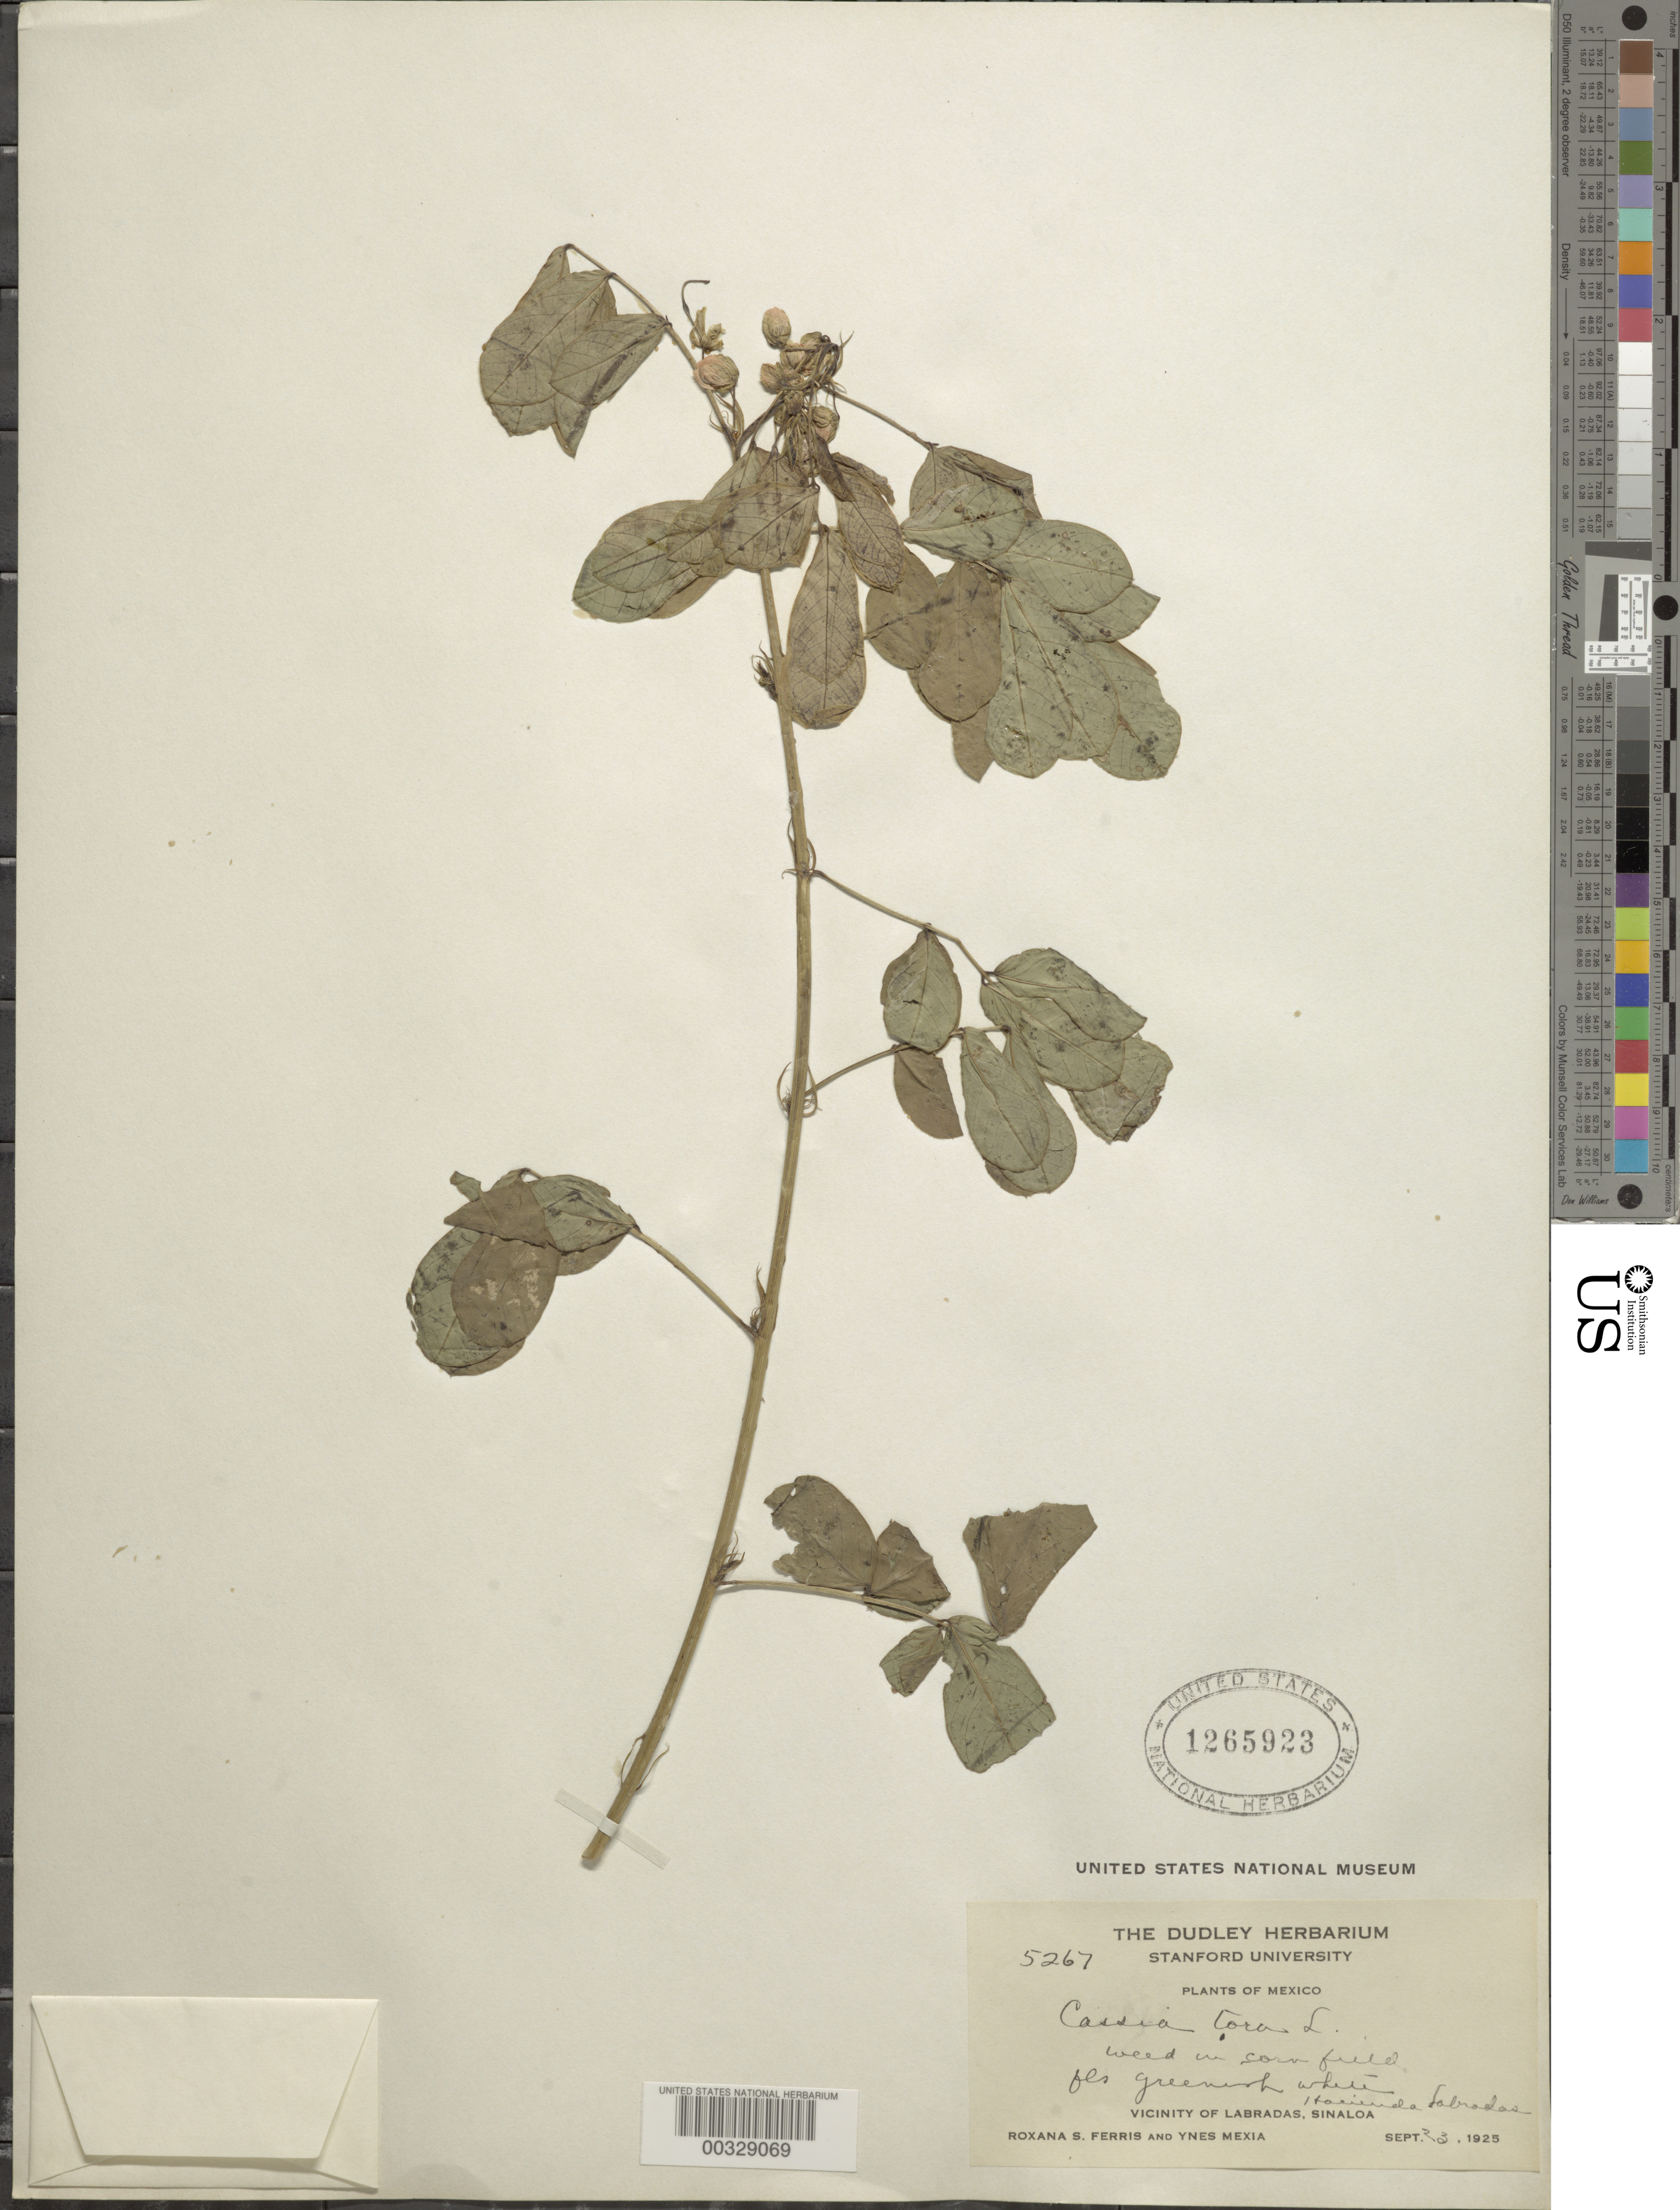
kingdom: Plantae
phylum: Tracheophyta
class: Magnoliopsida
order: Fabales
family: Fabaceae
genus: Senna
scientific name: Senna obtusifolia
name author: (L.) H.S. Irwin & Barneby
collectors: R. S. Ferris & Y. Mexia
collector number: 5267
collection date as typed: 23 Sep 1925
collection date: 1925-09-23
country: Mexico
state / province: Sinaloa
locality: Hacienda Labradas; vicinity of Labradas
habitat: Corn field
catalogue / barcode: US 1265923